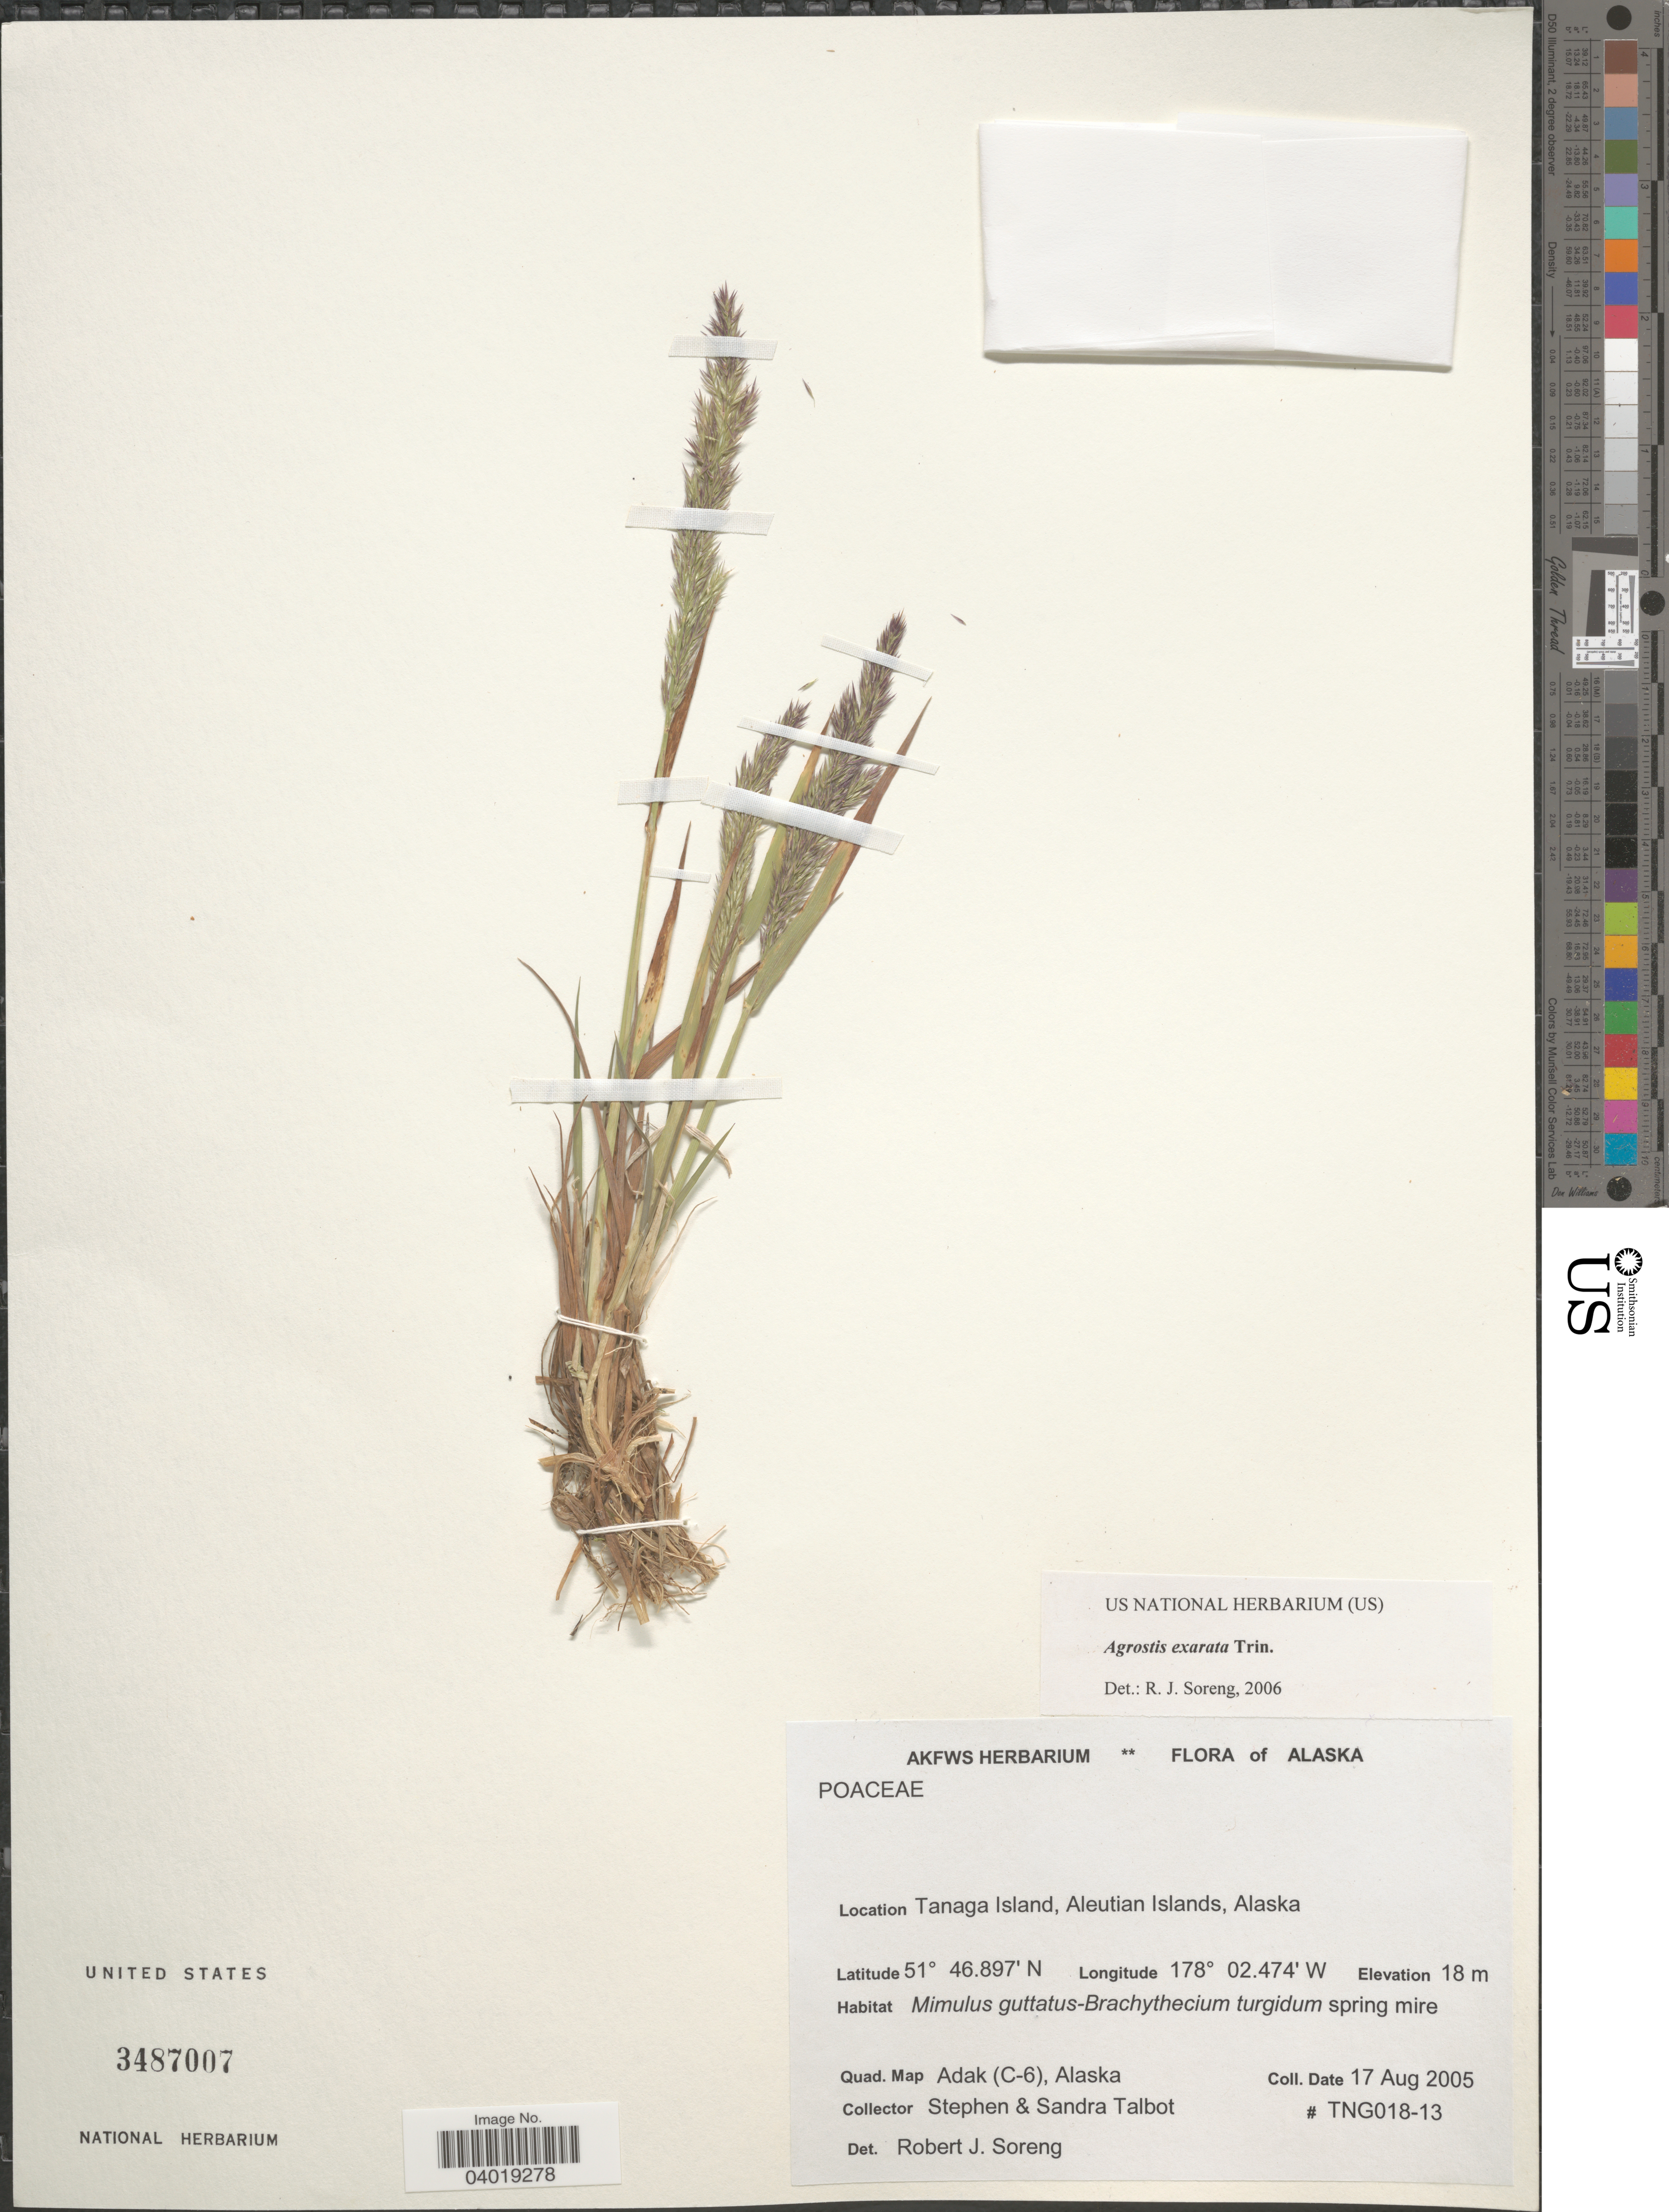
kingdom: Plantae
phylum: Tracheophyta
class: Liliopsida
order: Poales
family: Poaceae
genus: Agrostis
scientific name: Agrostis exarata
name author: Trin.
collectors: S. S. Talbot & S. Talbot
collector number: TNG018-13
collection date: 2005-08-17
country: United States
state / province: Alaska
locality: Tanaga Island, Aleutian Islands. Quad. Map Adak (C-6).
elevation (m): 18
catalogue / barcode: US 3487007